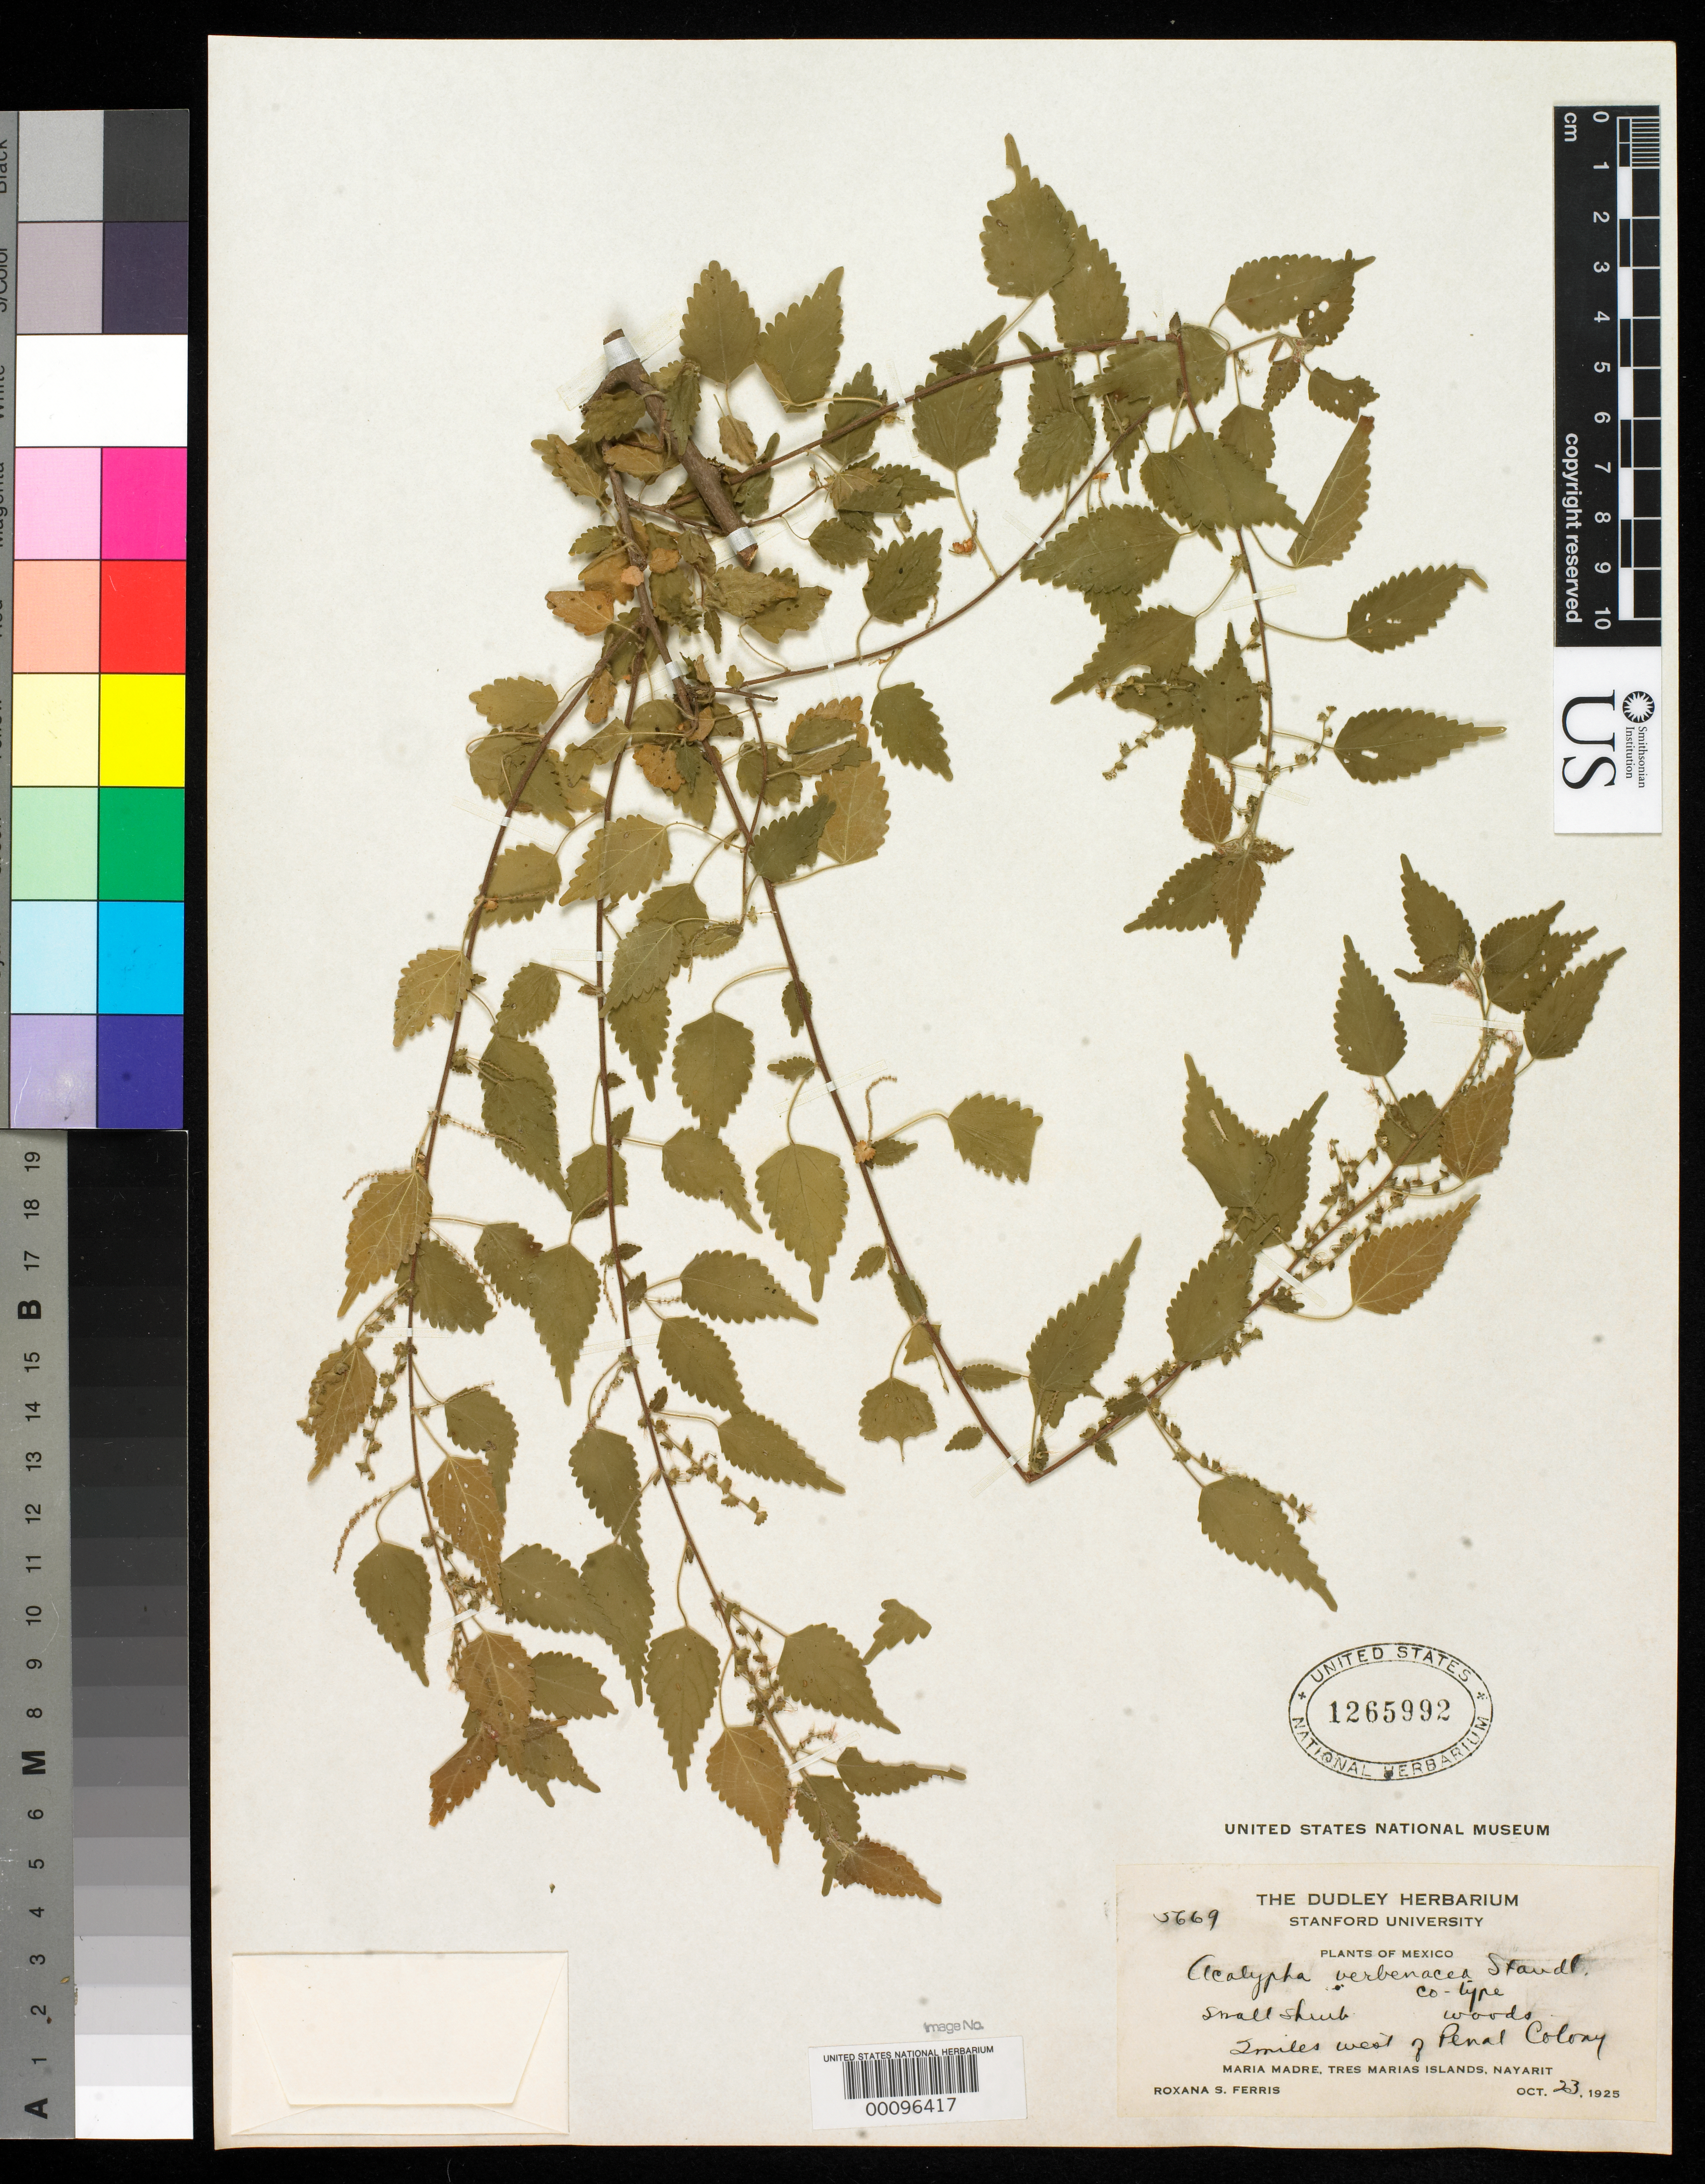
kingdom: Plantae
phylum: Tracheophyta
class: Magnoliopsida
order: Malpighiales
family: Euphorbiaceae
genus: Acalypha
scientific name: Acalypha verbanacea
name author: Standl. in Ferris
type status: Isotype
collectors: R. S. Ferris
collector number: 5669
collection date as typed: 23 Oct 1925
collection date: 1925-10-23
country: Mexico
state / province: Nayarit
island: Maria Madre Island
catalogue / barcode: US 1265992